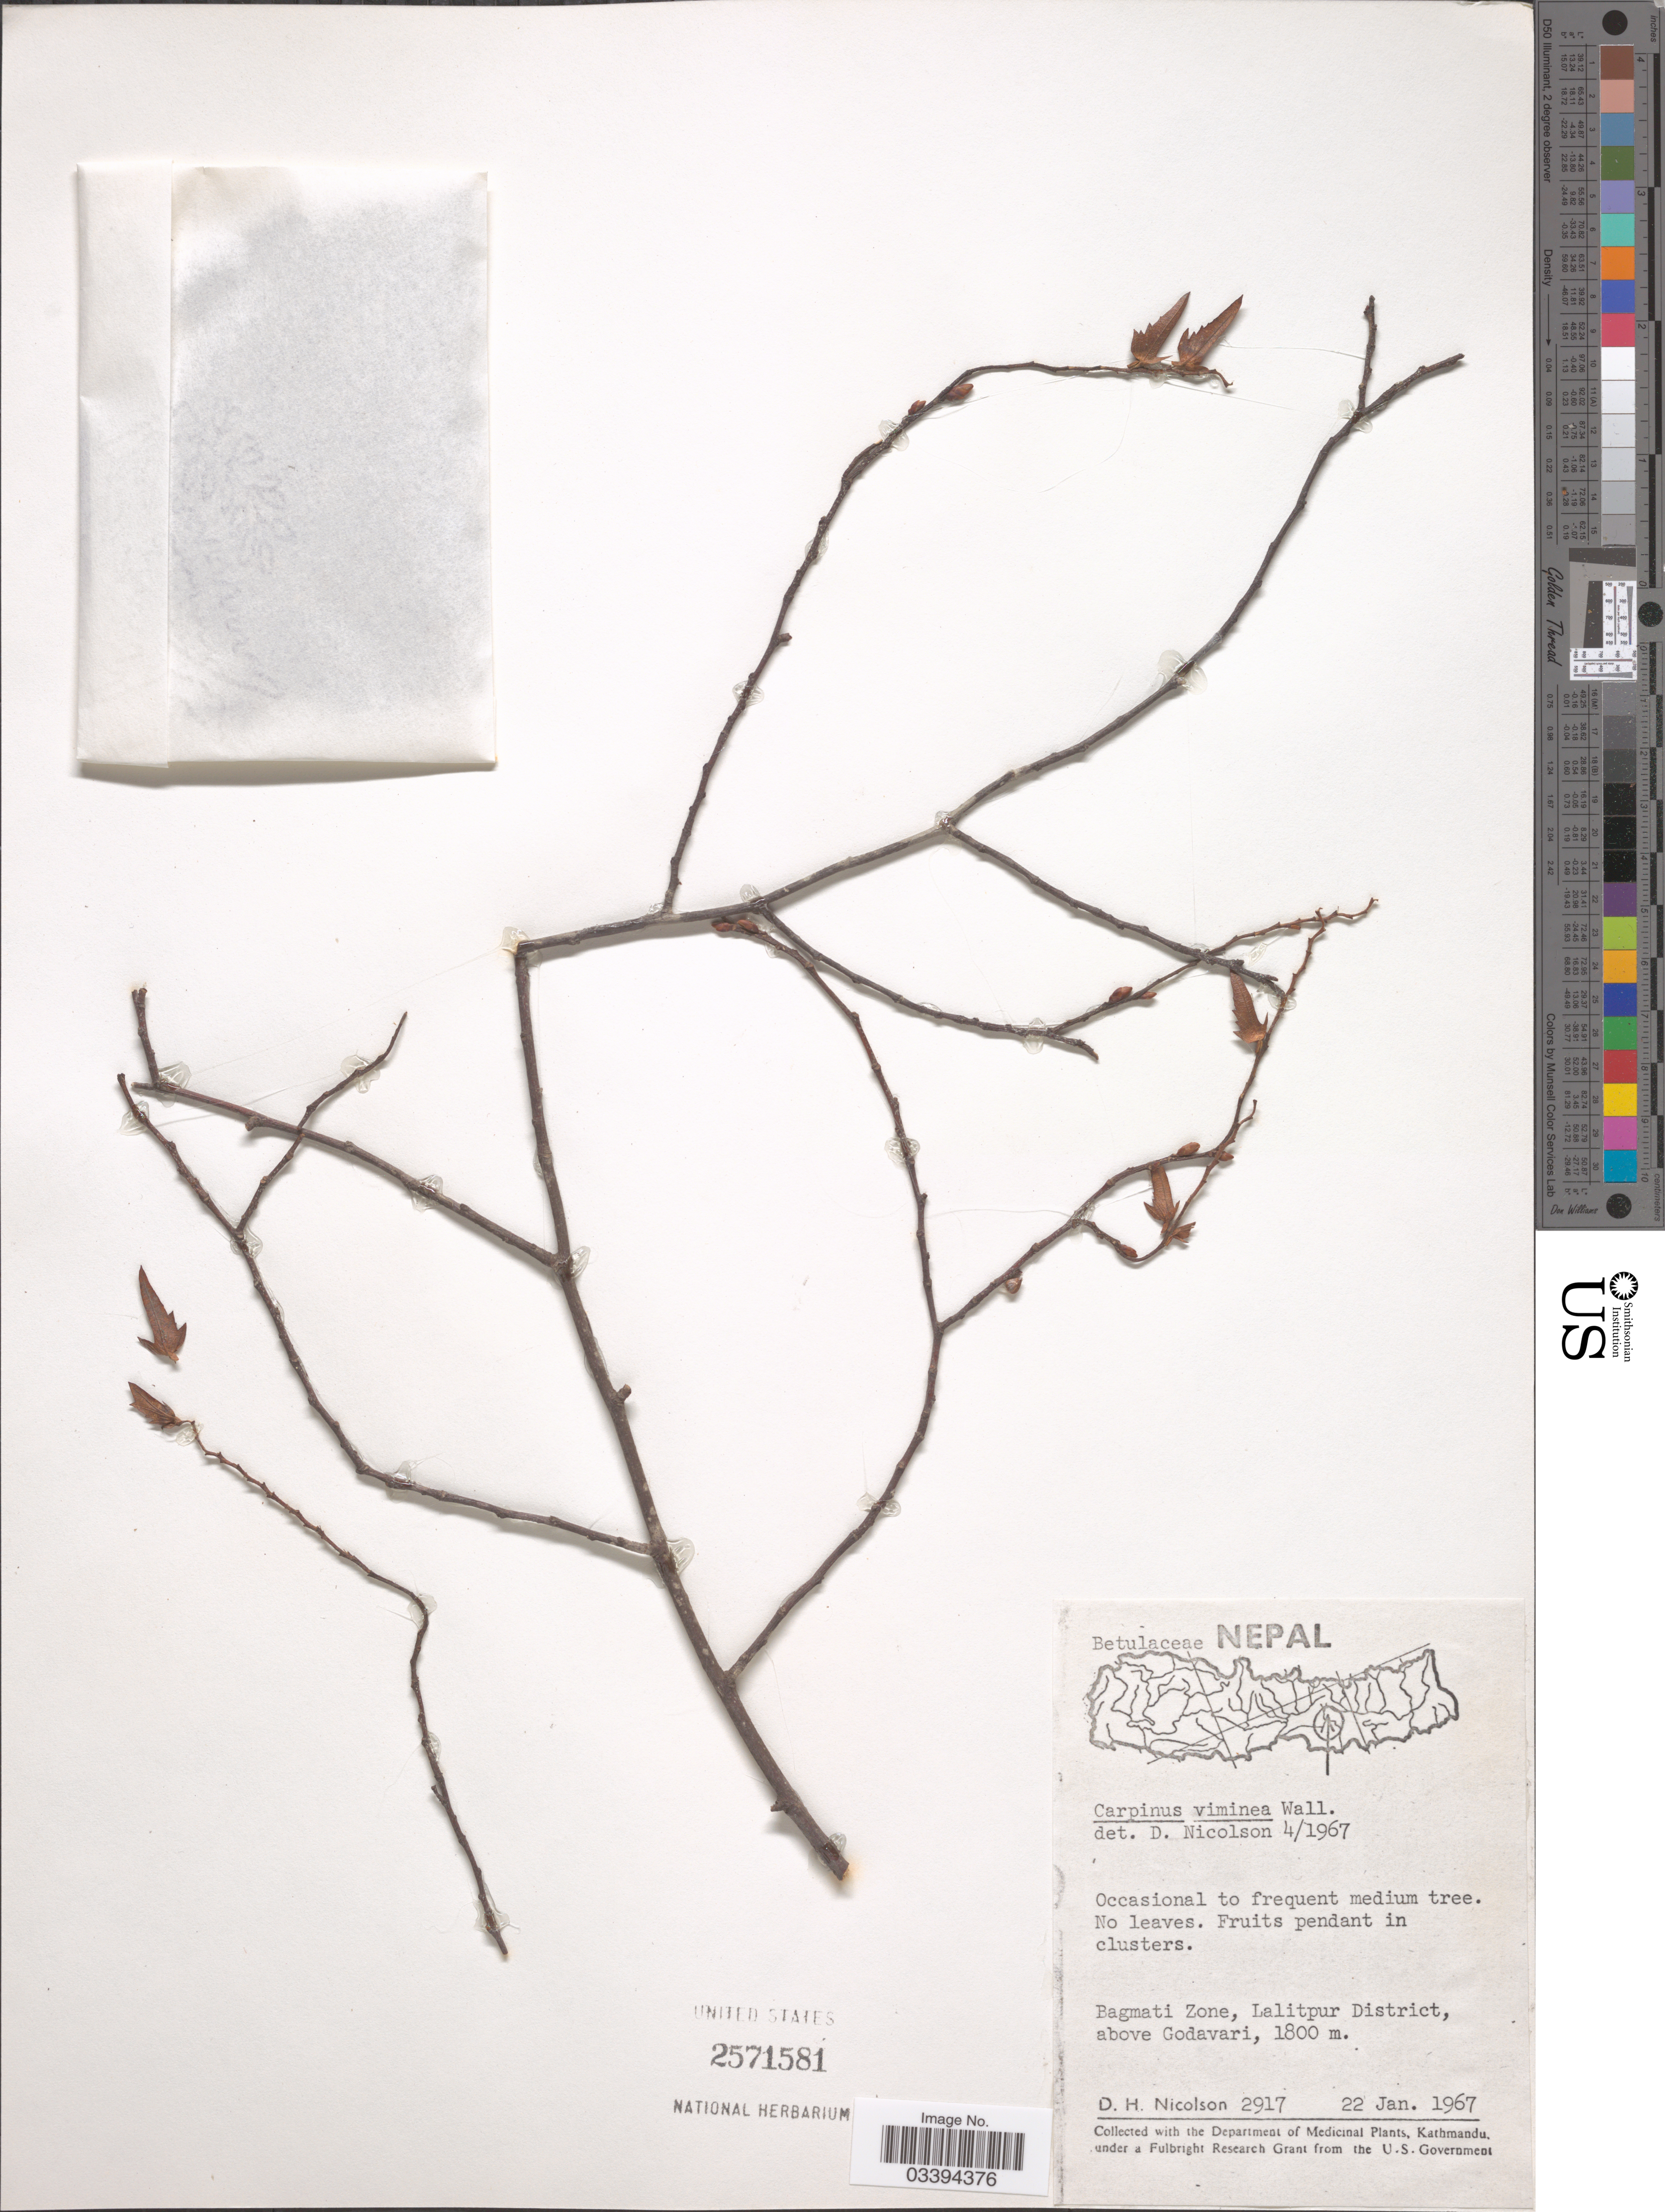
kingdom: Plantae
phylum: Tracheophyta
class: Magnoliopsida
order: Fagales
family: Betulaceae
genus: Carpinus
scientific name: Carpinus viminea var. viminea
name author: Lindl. ex Wall.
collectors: D. H. Nicolson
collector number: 2917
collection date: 1967-01-22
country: Nepal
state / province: Bagmati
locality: Bagmati Zone, Lalitpur District, above Godavari.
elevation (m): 1800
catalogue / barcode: US 2571581